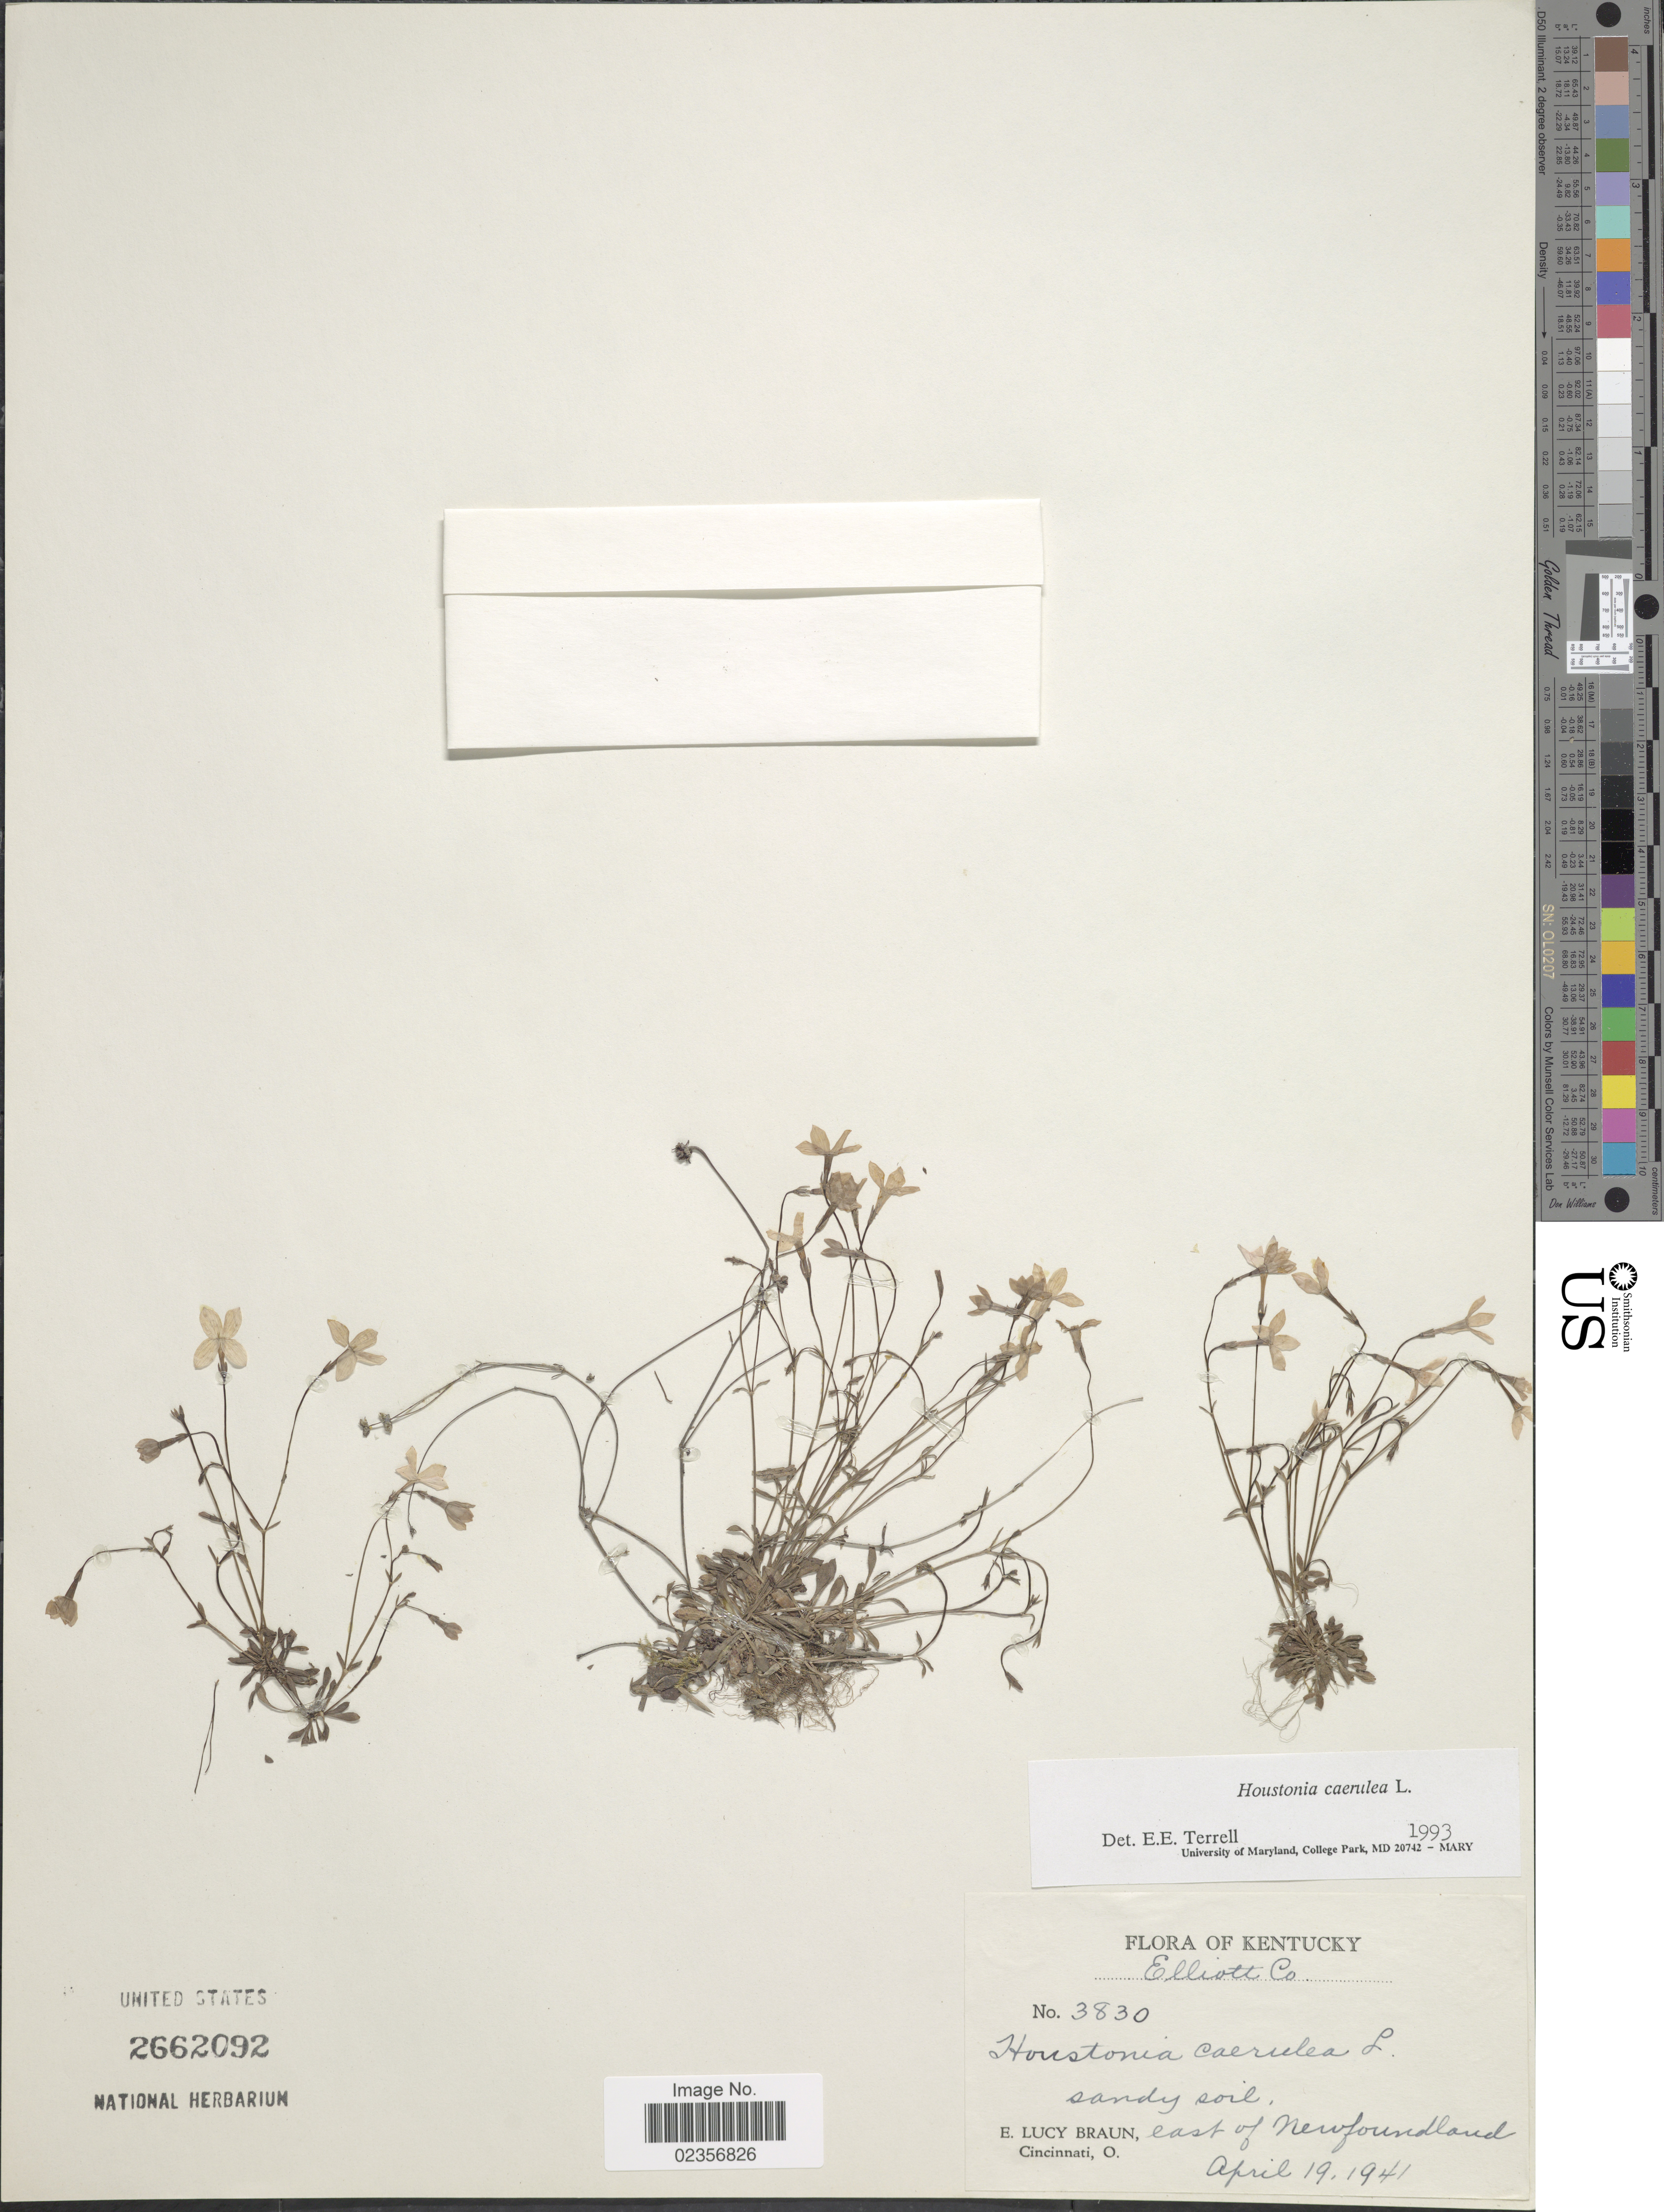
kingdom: Plantae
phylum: Tracheophyta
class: Magnoliopsida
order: Gentianales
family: Rubiaceae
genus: Houstonia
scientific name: Houstonia caerulea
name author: L.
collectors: E. L. Braun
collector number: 3830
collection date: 1941-04-19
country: United States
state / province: Kentucky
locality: Elliott Co. east of Newfoundland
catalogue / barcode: US 2662092